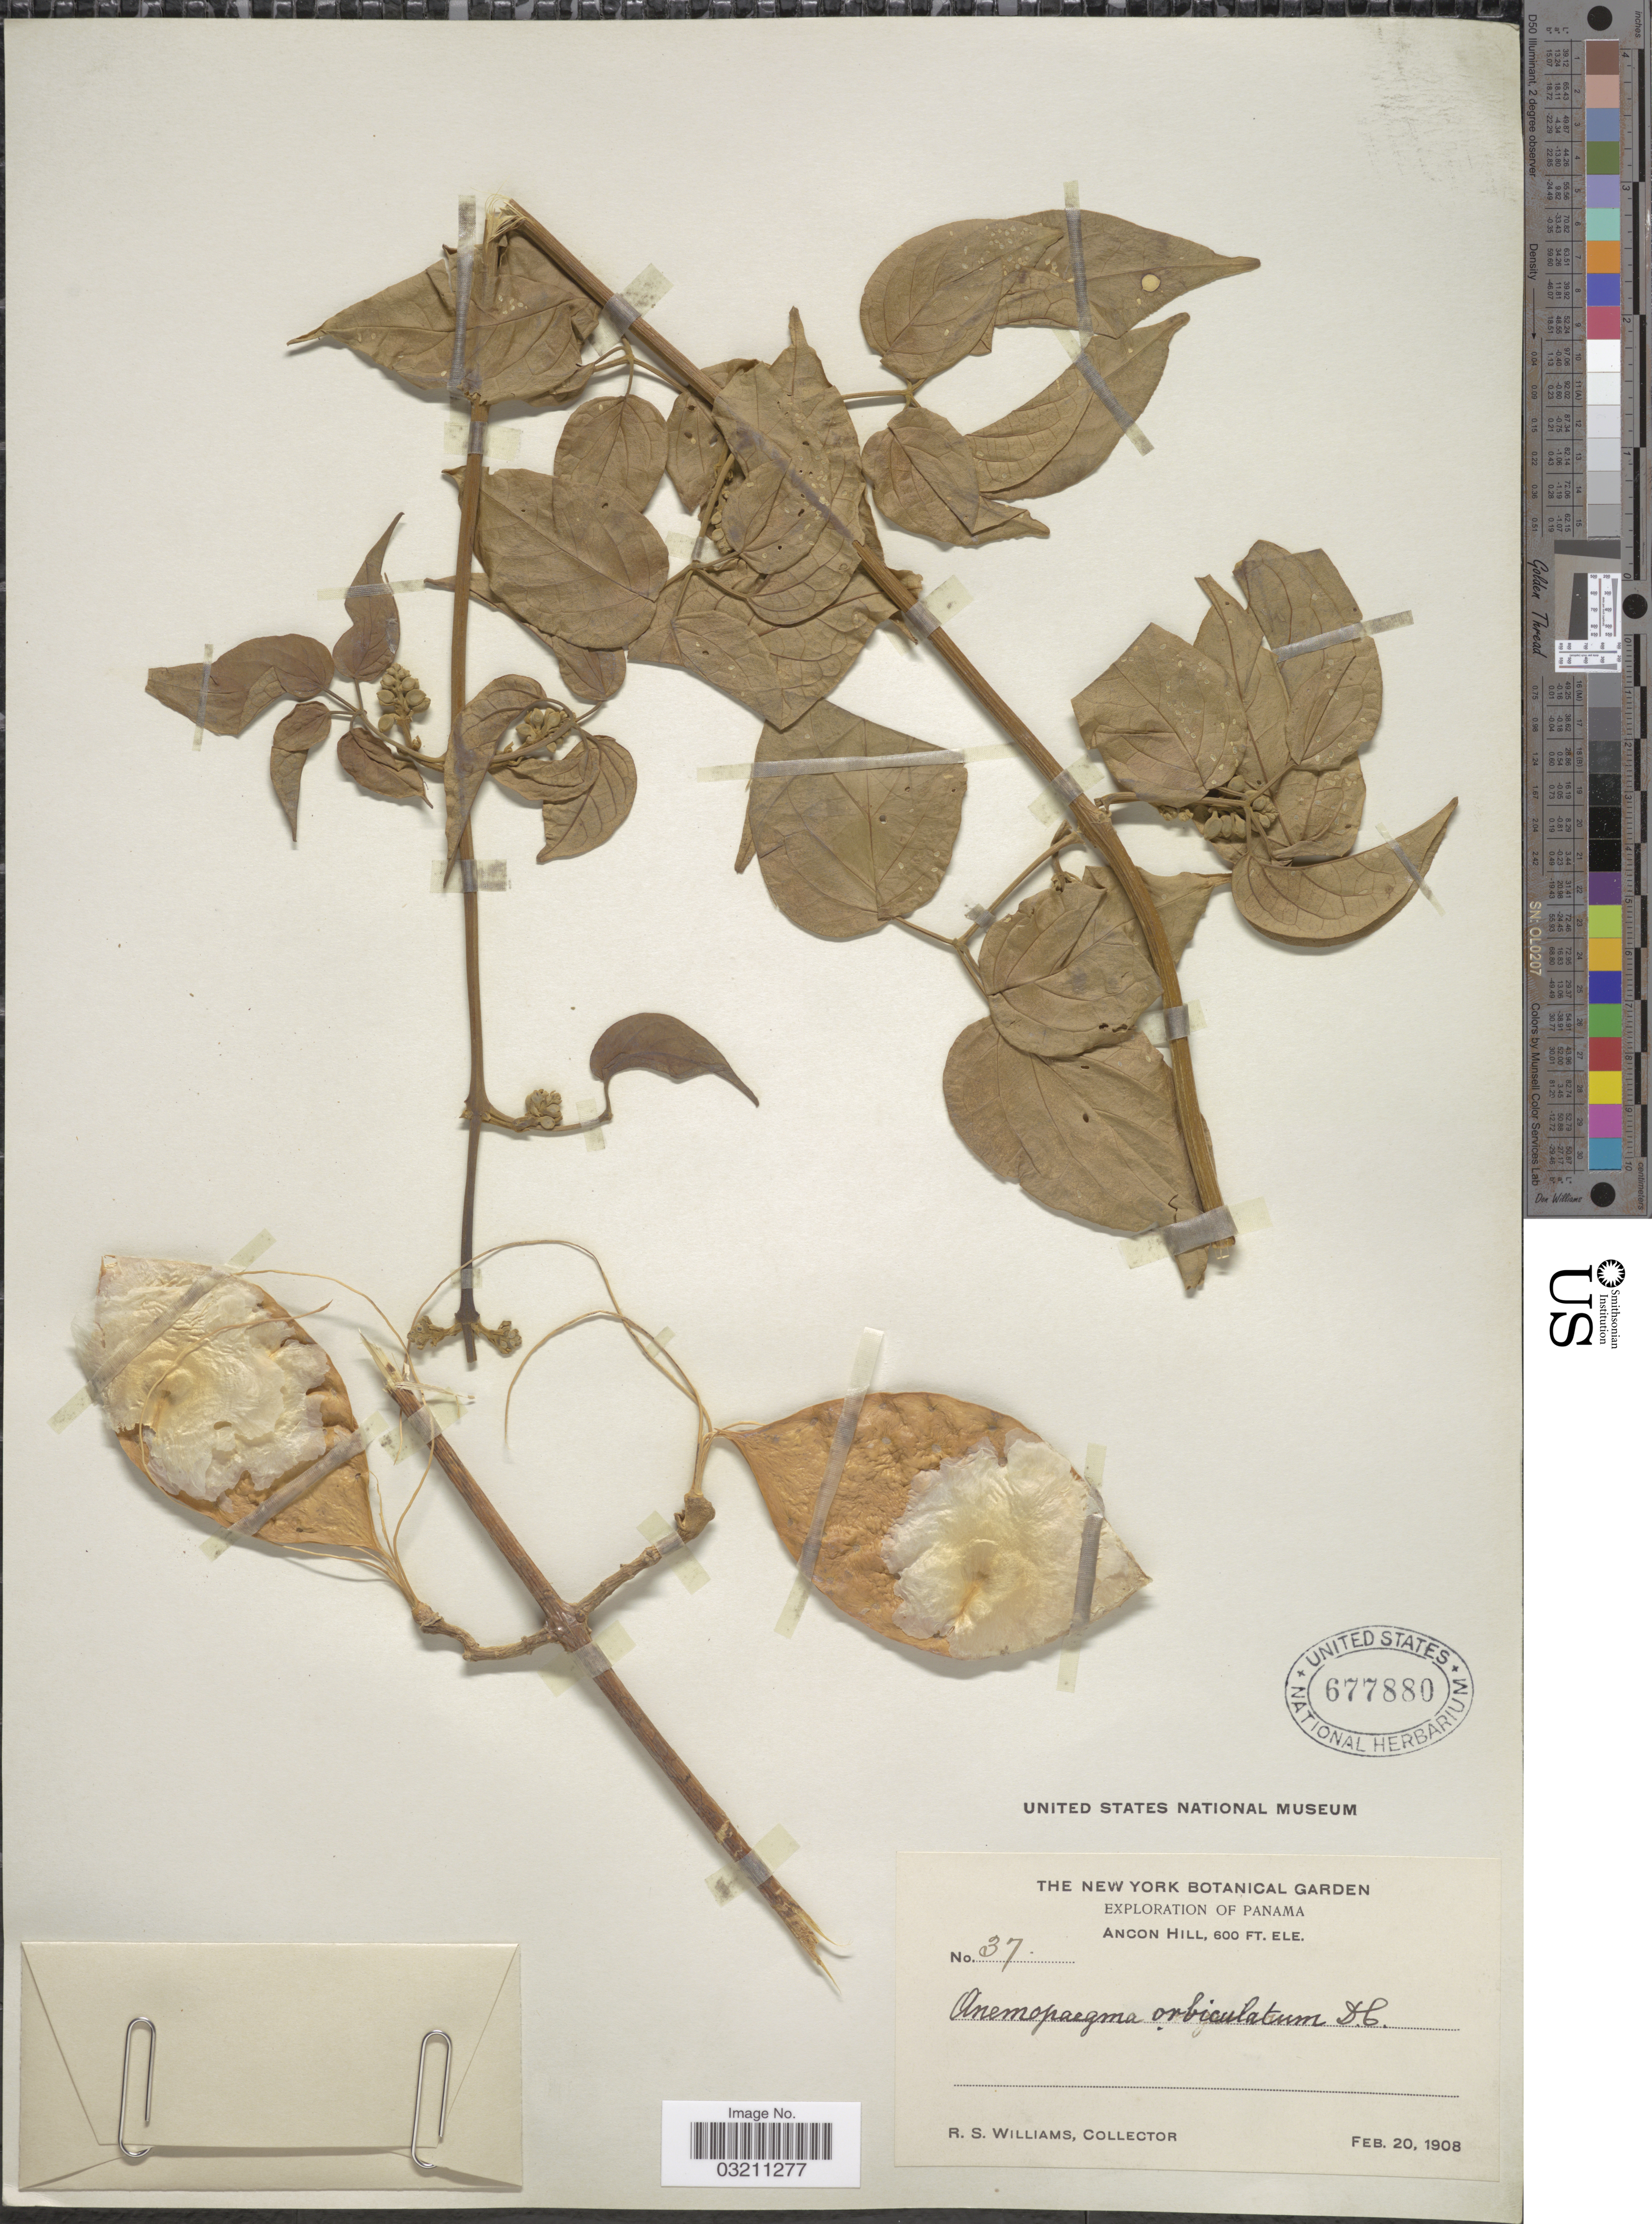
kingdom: Plantae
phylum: Tracheophyta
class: Magnoliopsida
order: Lamiales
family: Bignoniaceae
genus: Amphilophium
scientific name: Amphilophium orbiculatum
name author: (Jacq.) DC.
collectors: R. S. Williams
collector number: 37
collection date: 1908-02-20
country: Panama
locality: Ancon Hill.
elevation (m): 183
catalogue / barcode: US 677880